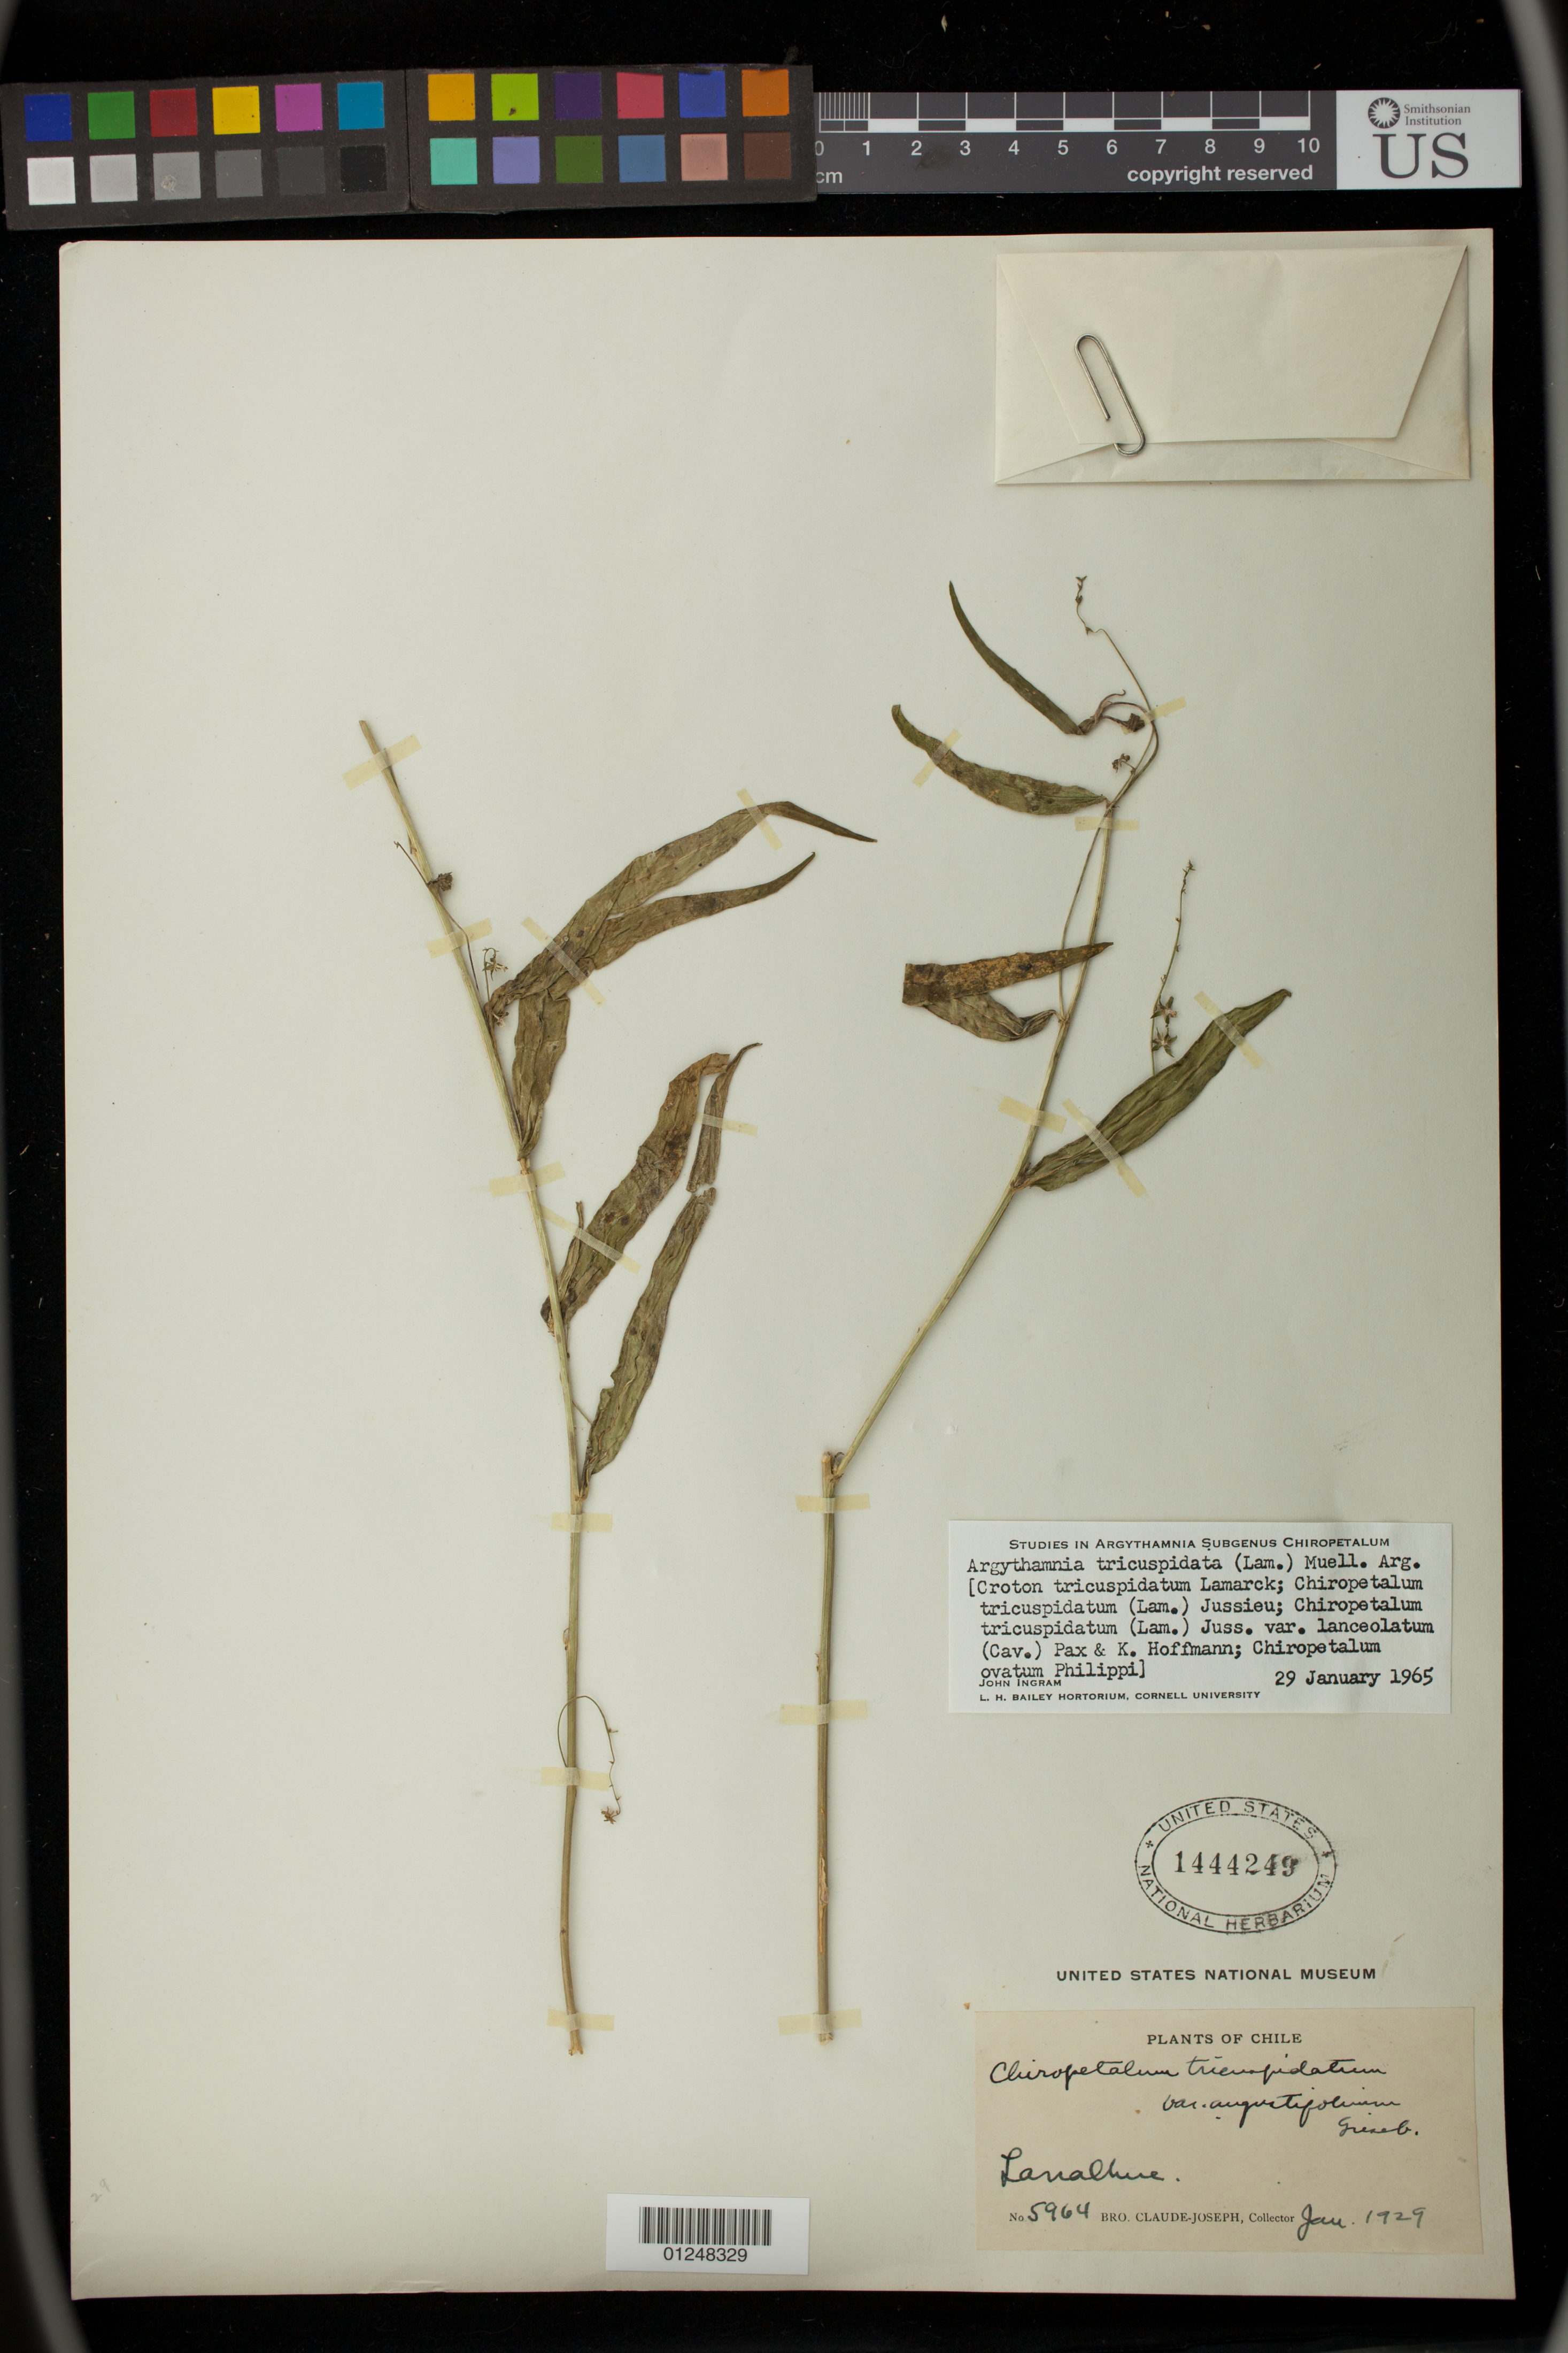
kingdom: Plantae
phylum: Tracheophyta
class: Magnoliopsida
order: Malpighiales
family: Euphorbiaceae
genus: Argythamnia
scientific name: Argythamnia tricuspidata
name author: (Lam.) Müll. Arg.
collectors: Bro. Claude-Joseph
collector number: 5964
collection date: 1929-01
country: Chile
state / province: Bio-Bío (VIII)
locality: Lanalhue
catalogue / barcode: US 1444249